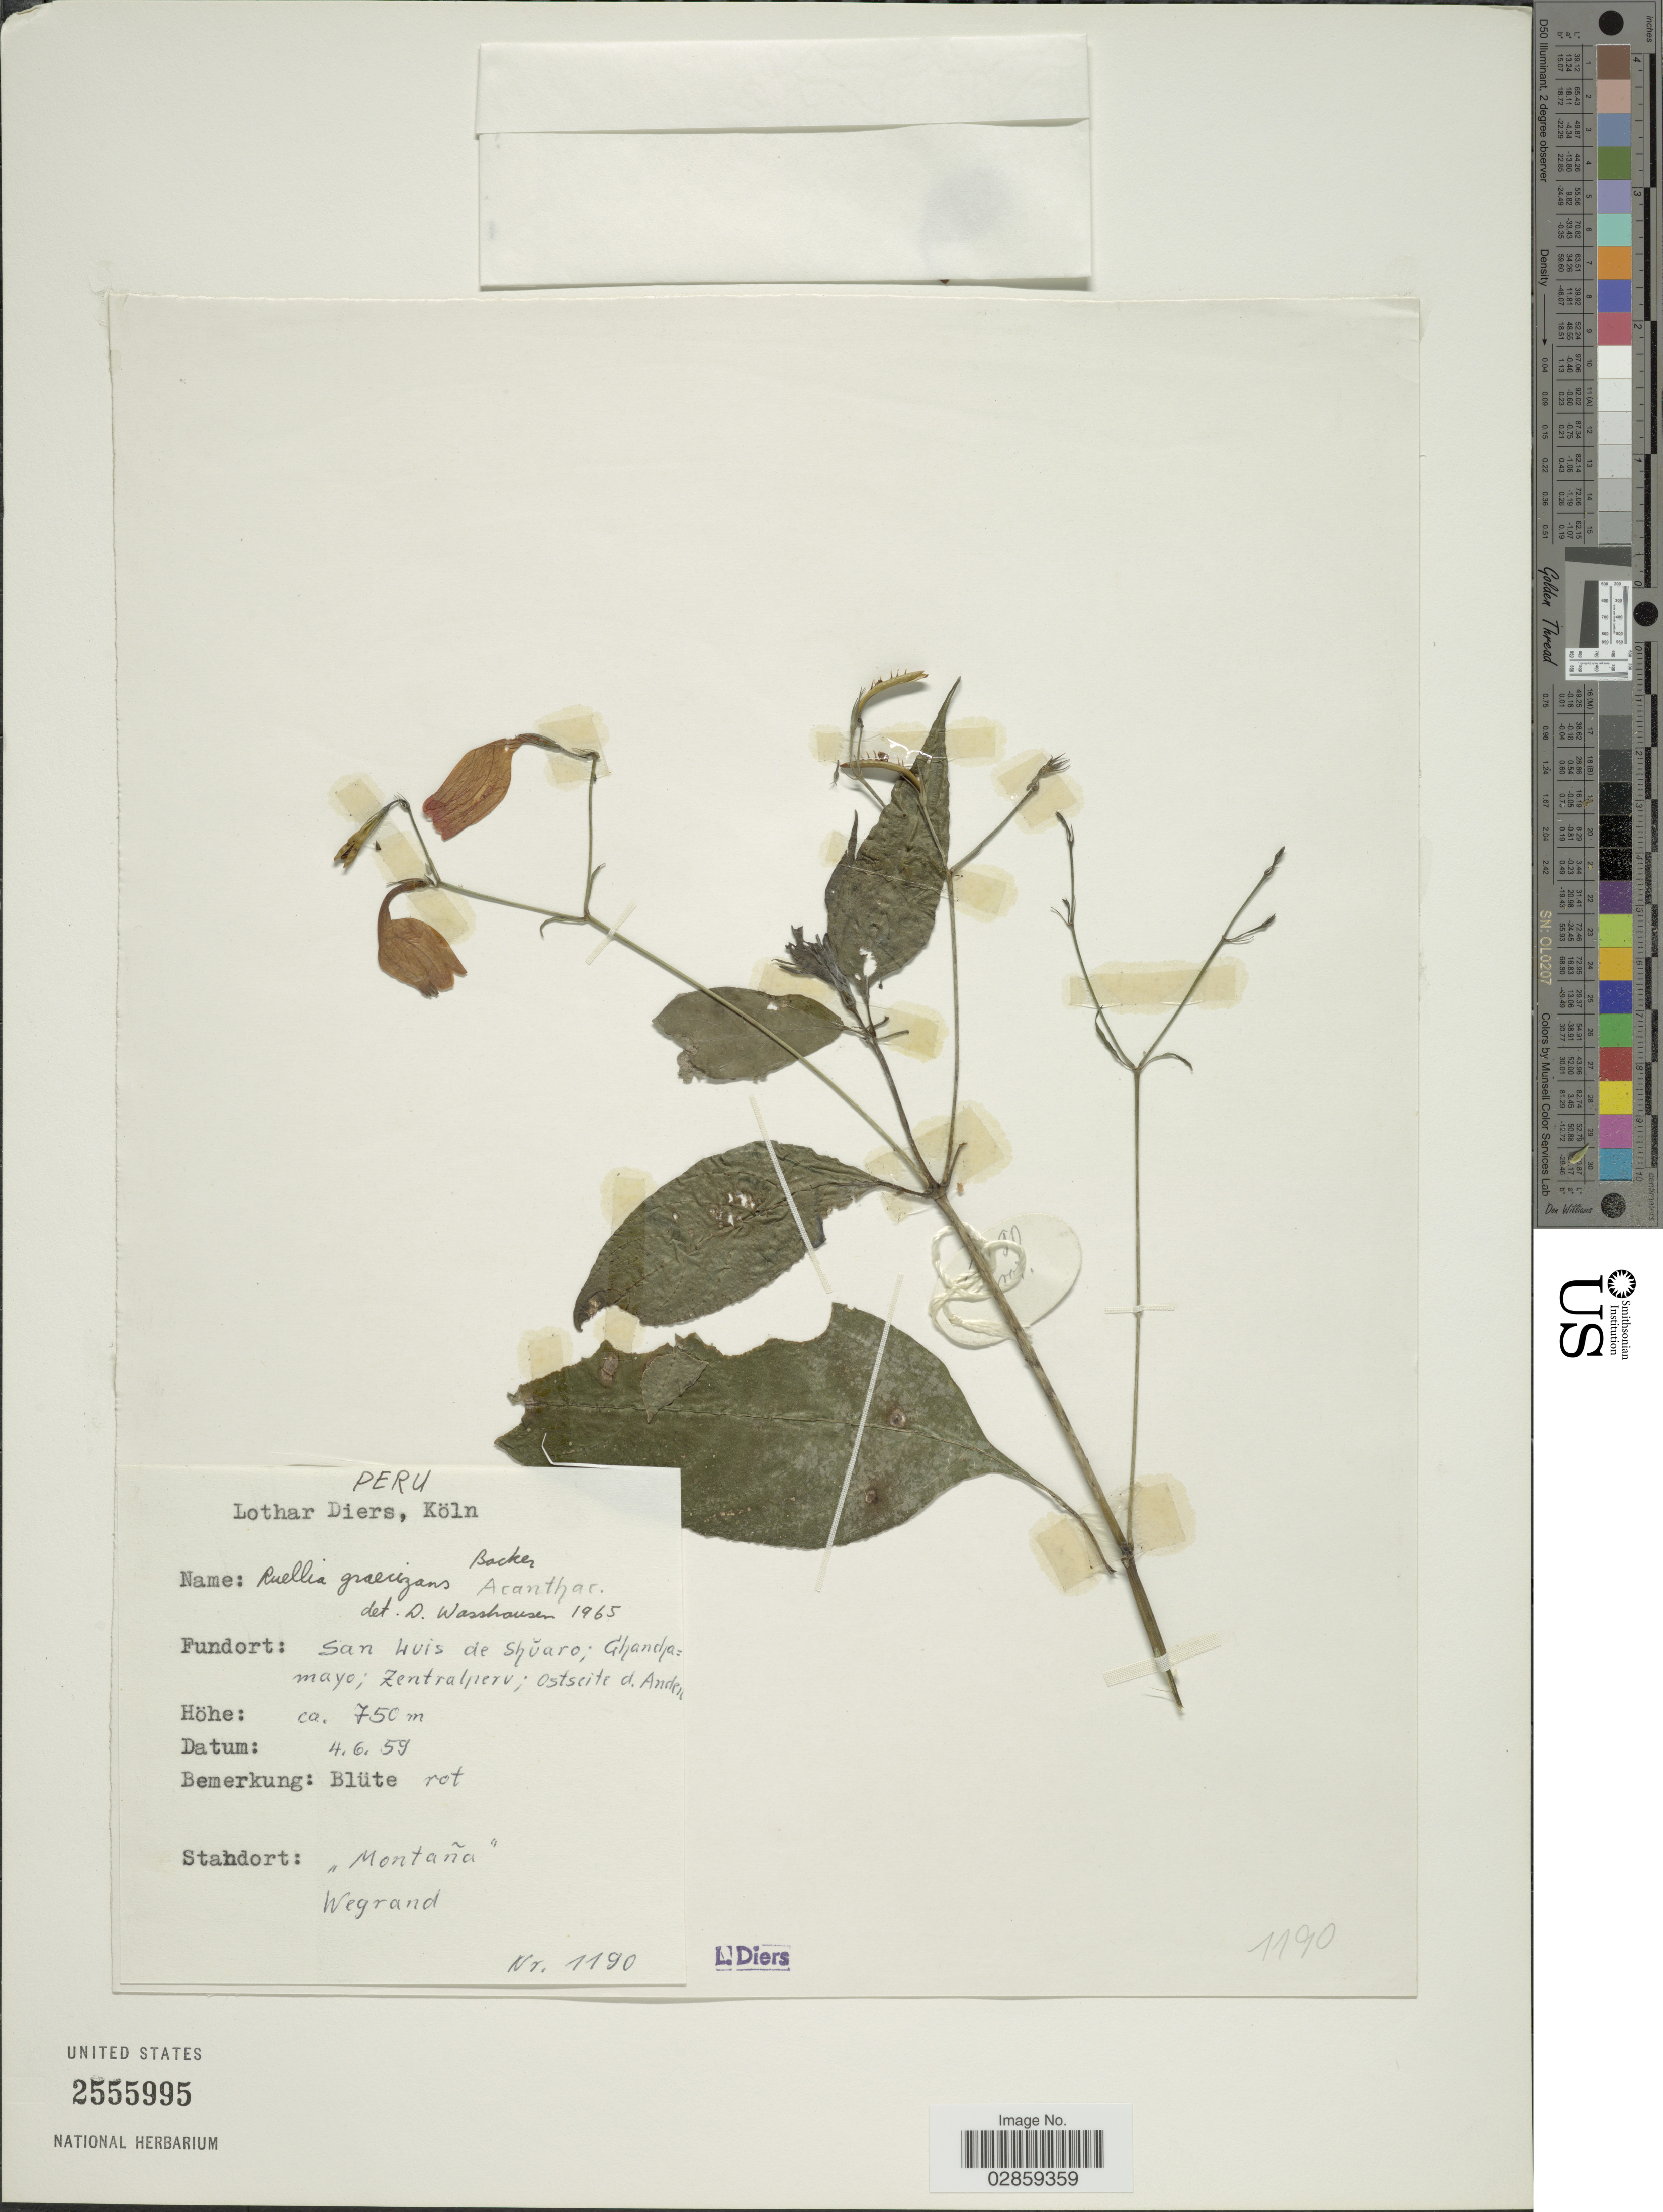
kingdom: Plantae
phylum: Tracheophyta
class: Magnoliopsida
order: Lamiales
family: Acanthaceae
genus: Ruellia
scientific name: Ruellia brevifolia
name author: (Pohl) C. Ezcurra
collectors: L. Diers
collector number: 1190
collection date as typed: Transcribed d/m/y: 4/6/59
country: Peru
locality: San Luis de Shuaro; Ghandja=mayo, Zentralperu; ostseite d. Anden.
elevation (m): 750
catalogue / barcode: US 2555995